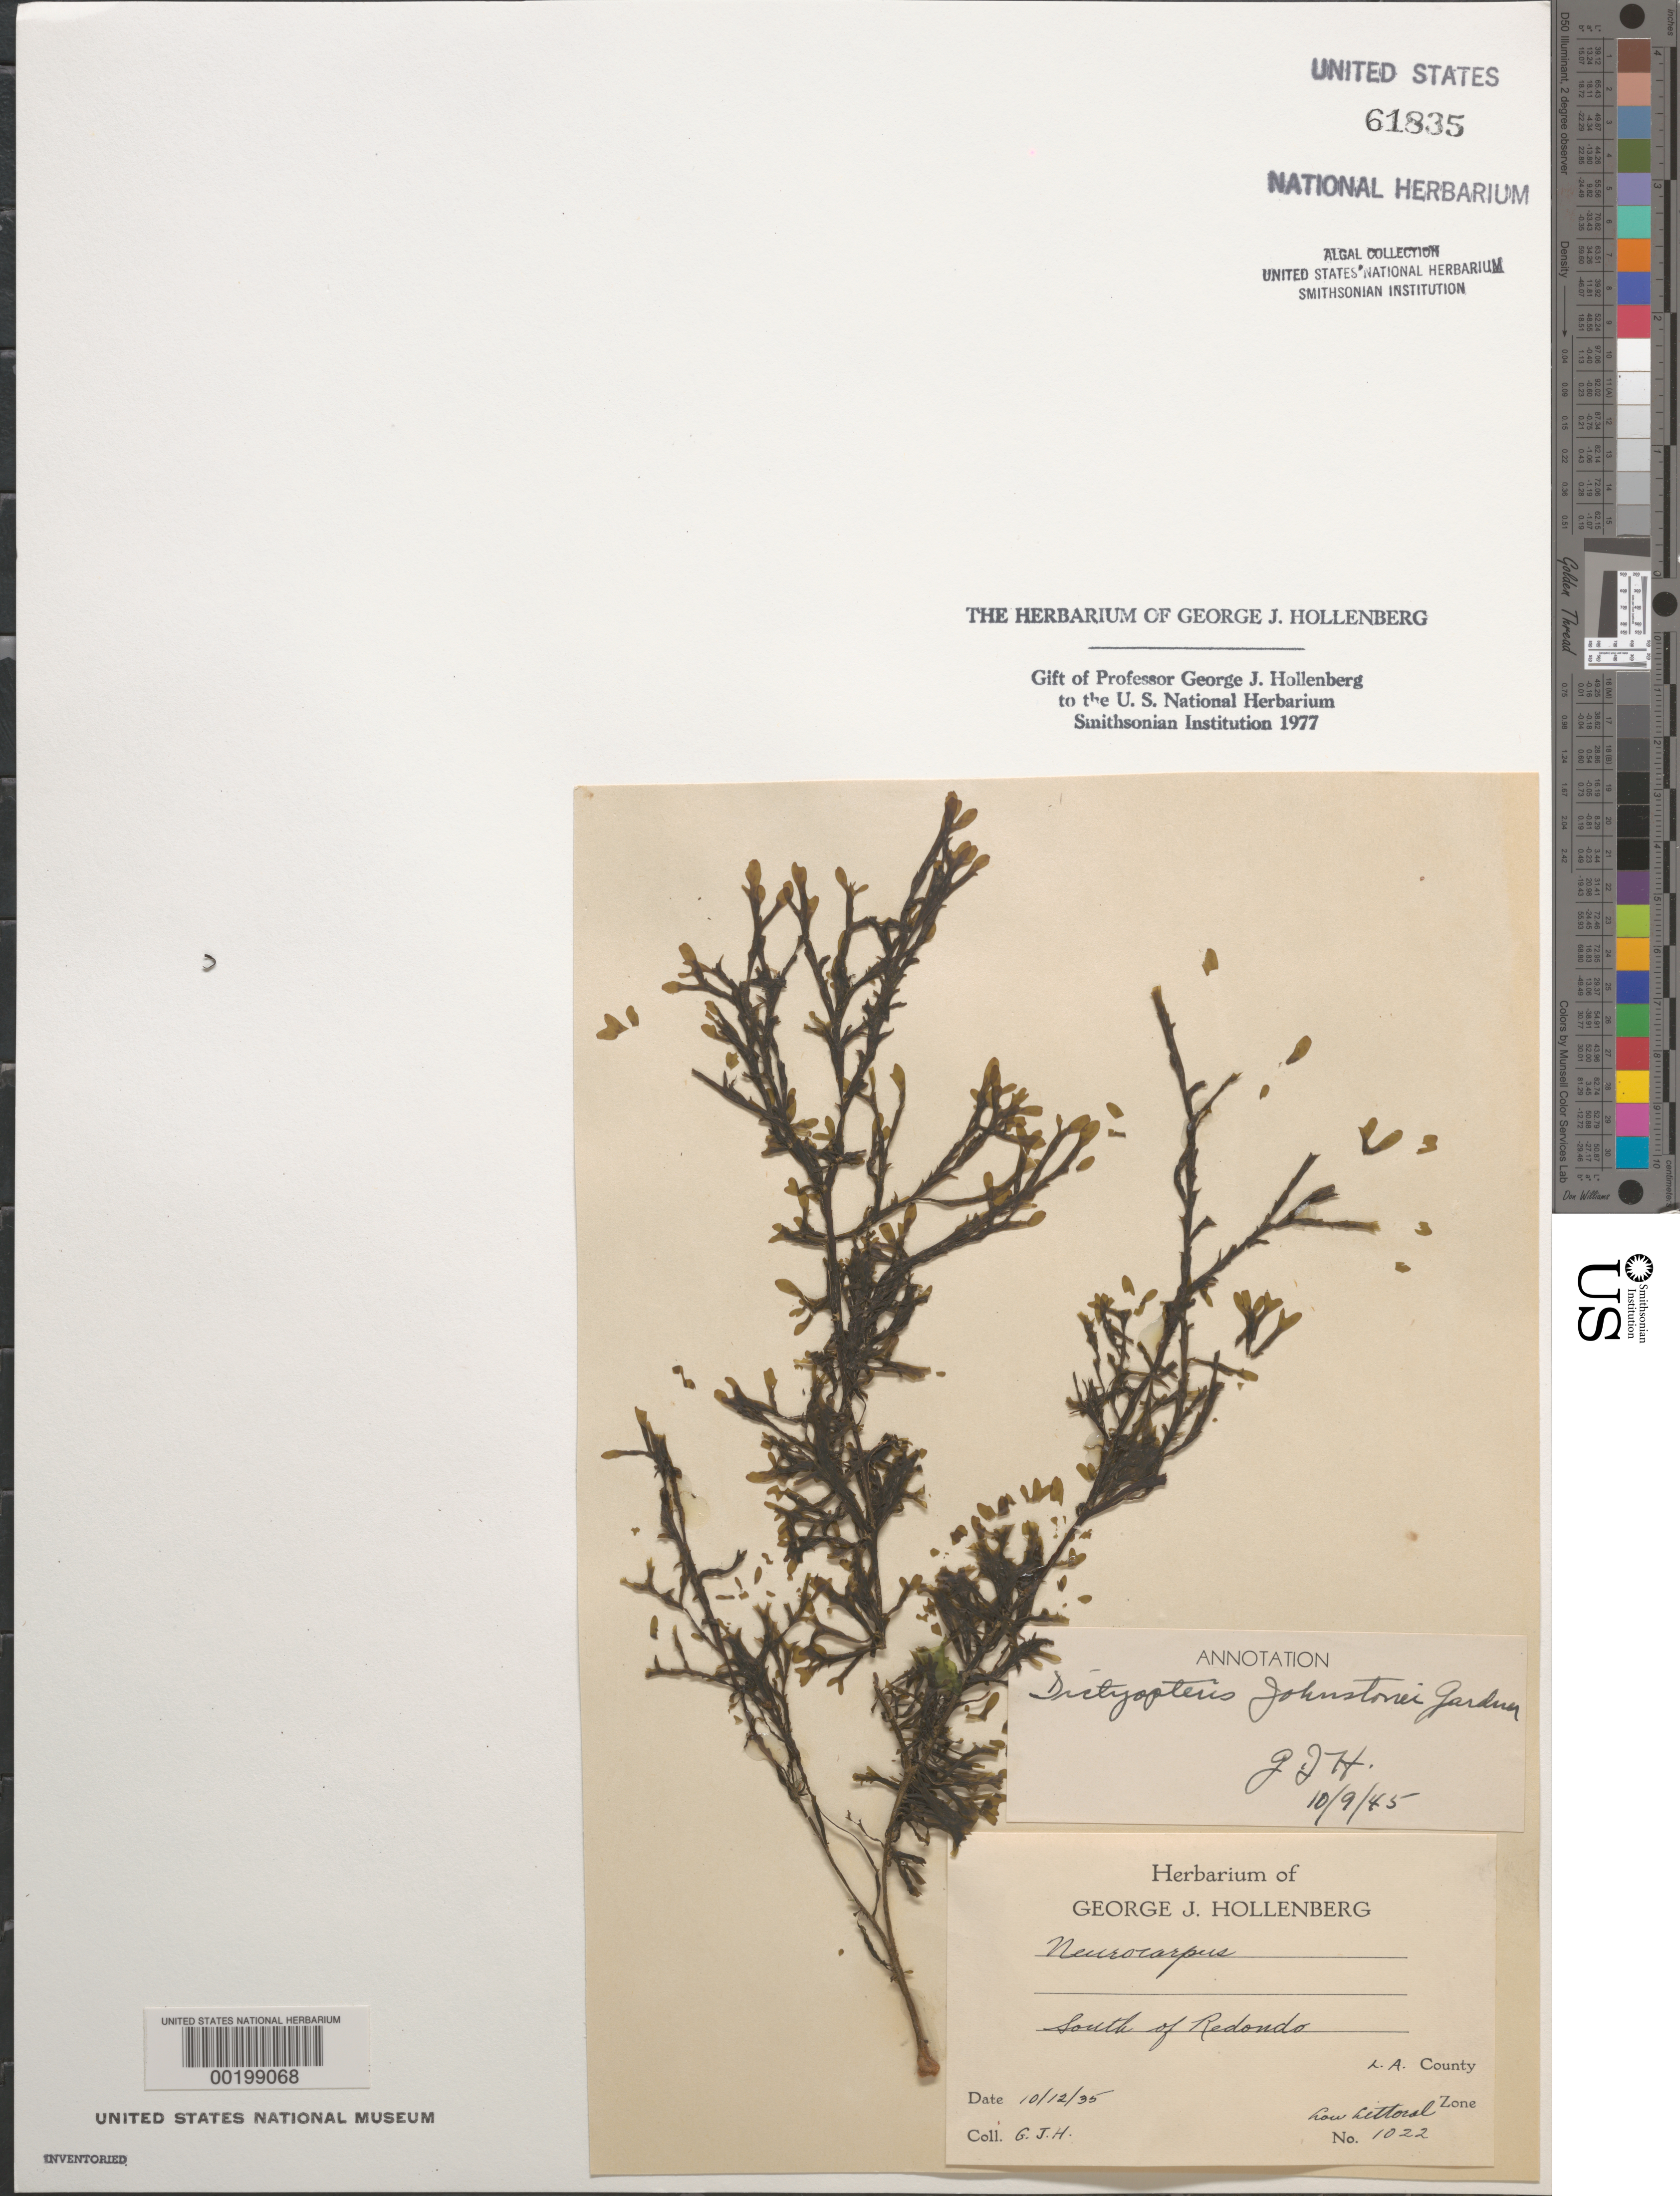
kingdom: Chromista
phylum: Ochrophyta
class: Phaeophyceae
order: Dictyotales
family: Dictyotaceae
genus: Dictyota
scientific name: Dictyota coriacea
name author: (E.M. Holmes) I.K. Hwang et al.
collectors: G. Hollenberg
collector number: GJH 1022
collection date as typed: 12 Oct 1935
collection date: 1935-10-12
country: United States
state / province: California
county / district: Los Angeles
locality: South of Redondo Beach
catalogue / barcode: US 61835